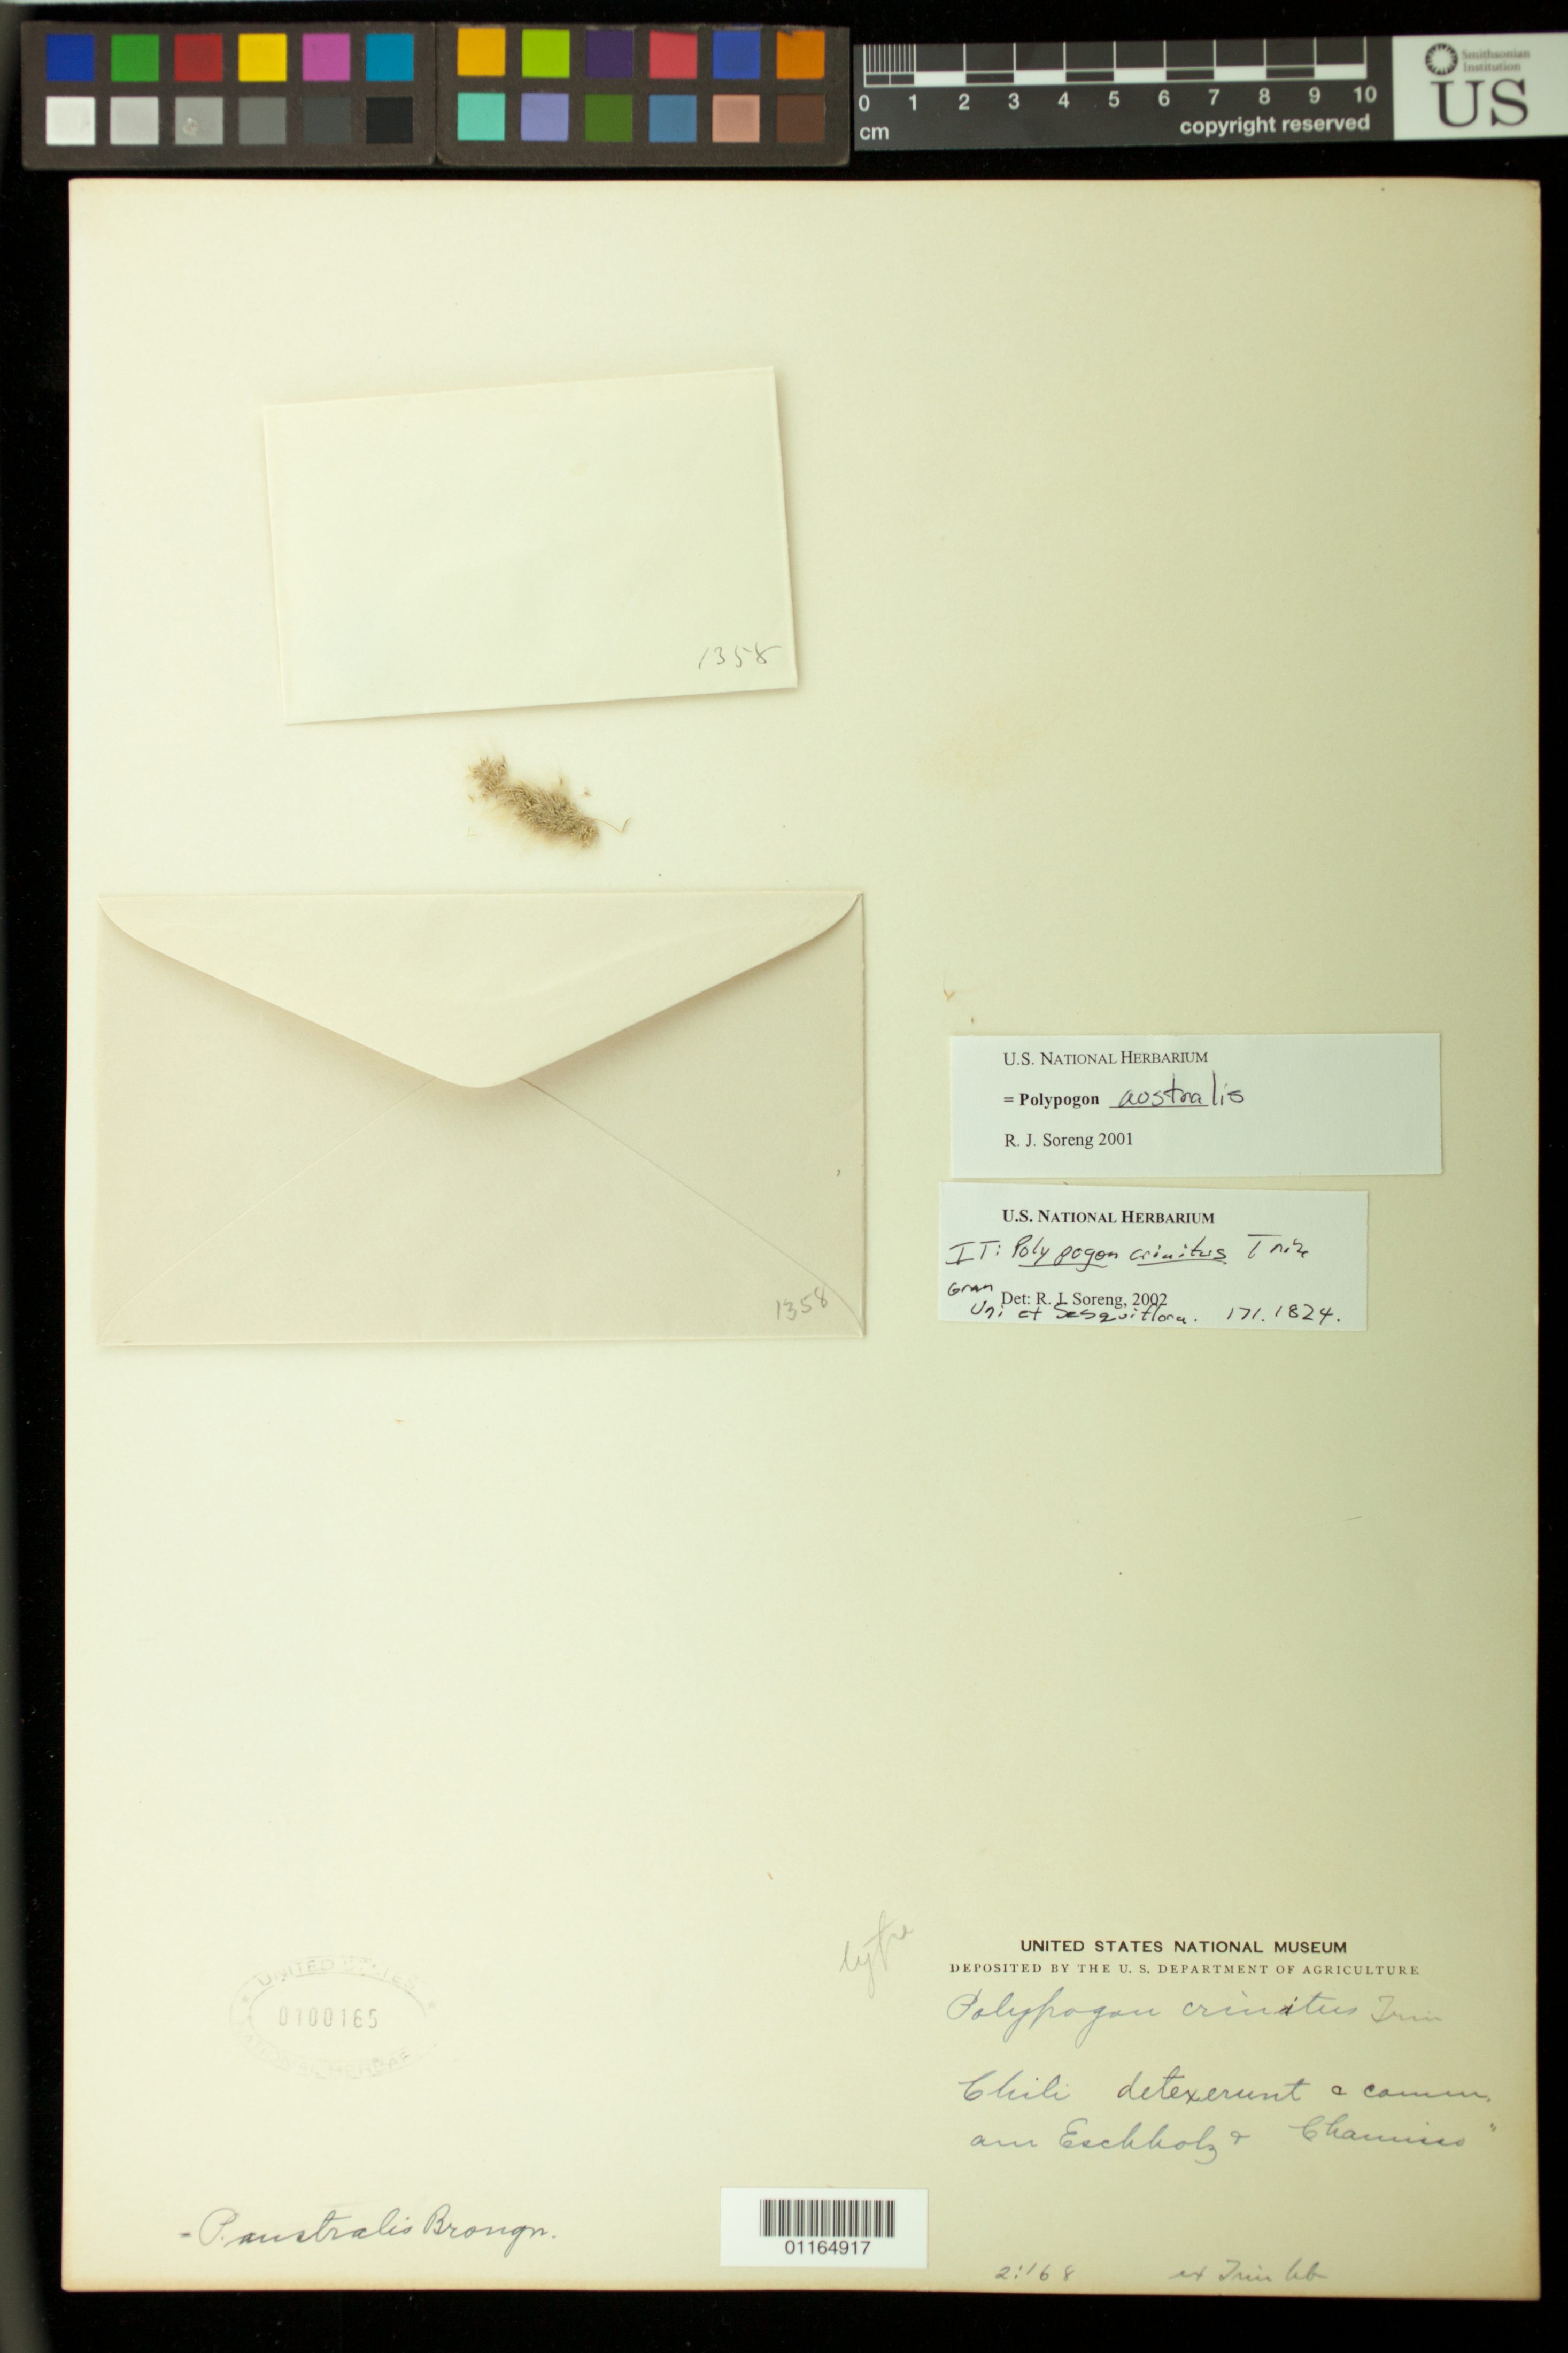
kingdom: Plantae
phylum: Tracheophyta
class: Liliopsida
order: Poales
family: Poaceae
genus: Polypogon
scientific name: Polypogon crinitus Trin., nom. illeg.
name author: Trin.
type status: Type Collection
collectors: L. K. A. von Chamisso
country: Chile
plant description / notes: Fragmentary material of type specimen ex herb. Trin.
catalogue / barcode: US 100165